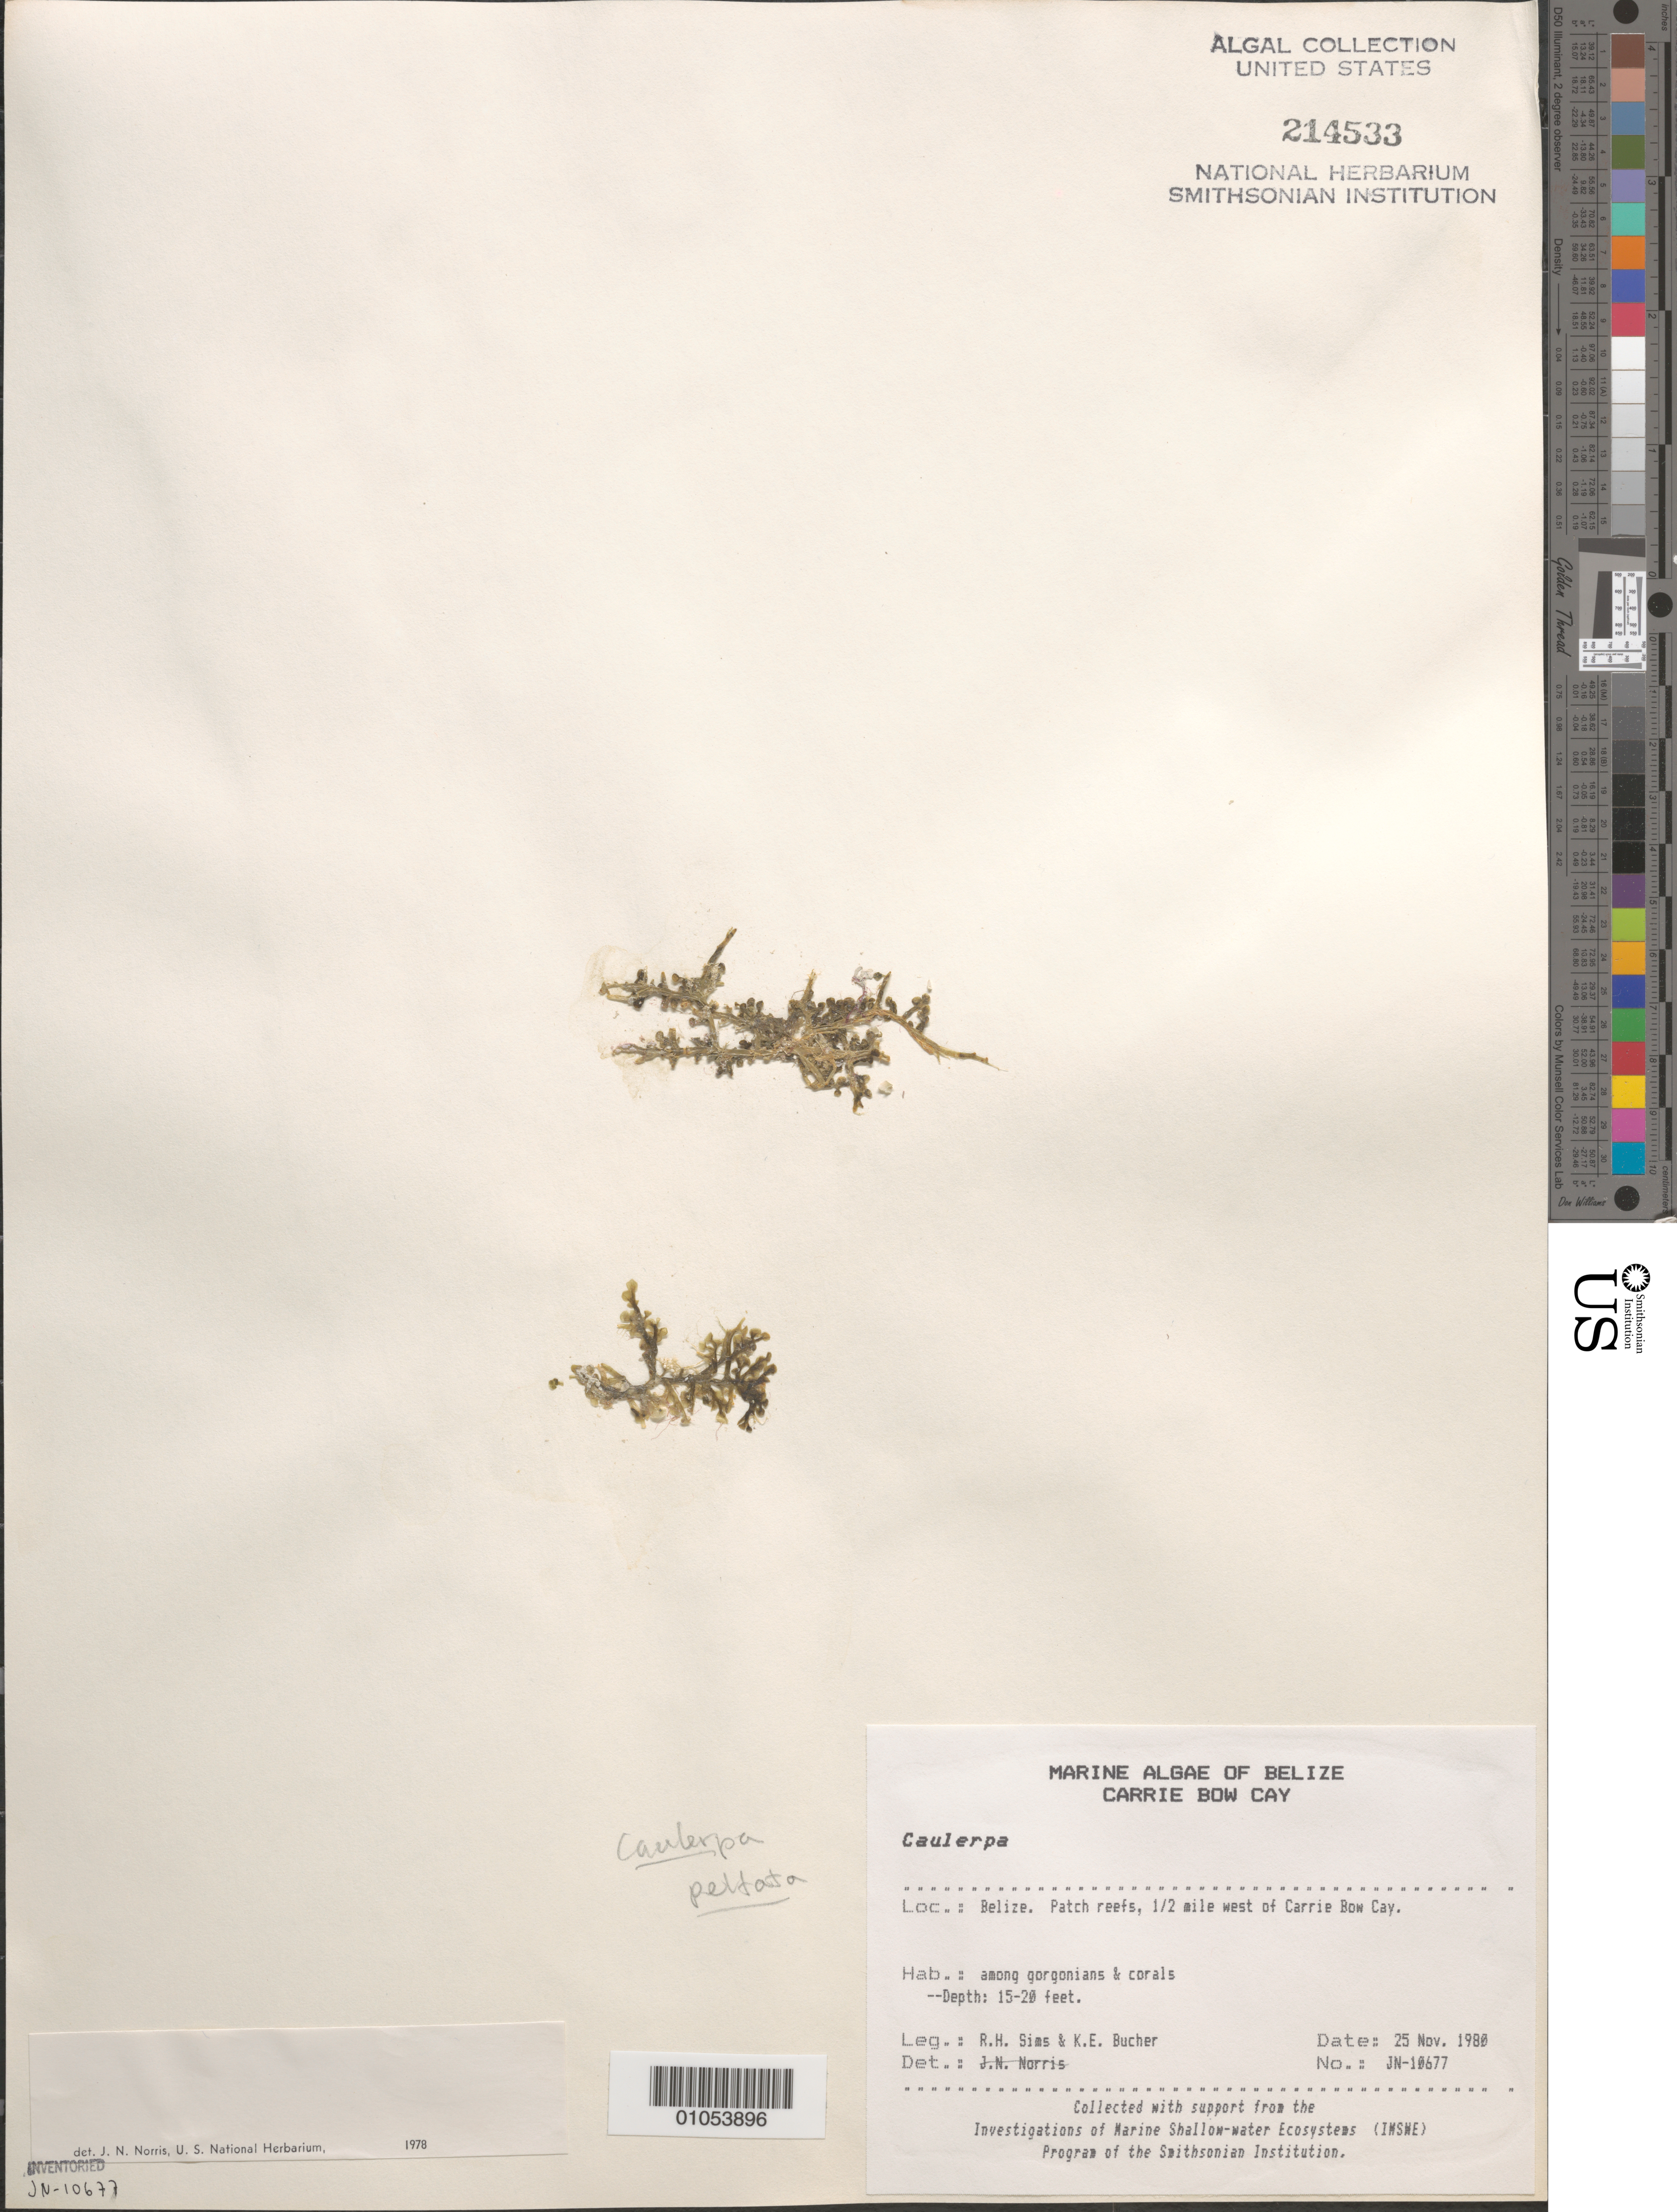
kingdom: Plantae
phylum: Chlorophyta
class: Ulvophyceae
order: Ulvales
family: Ulvaceae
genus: Ulva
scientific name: Ulva linza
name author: L.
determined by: Algae name updating Project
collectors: J. N. Norris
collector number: JN-10677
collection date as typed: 25 Nov 1980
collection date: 1980-11-25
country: Belize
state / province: Stann Creek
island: Carrie Bow Cay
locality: Patch reefs, 1/2 mile west of Carrie Bow Cay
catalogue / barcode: US 214533